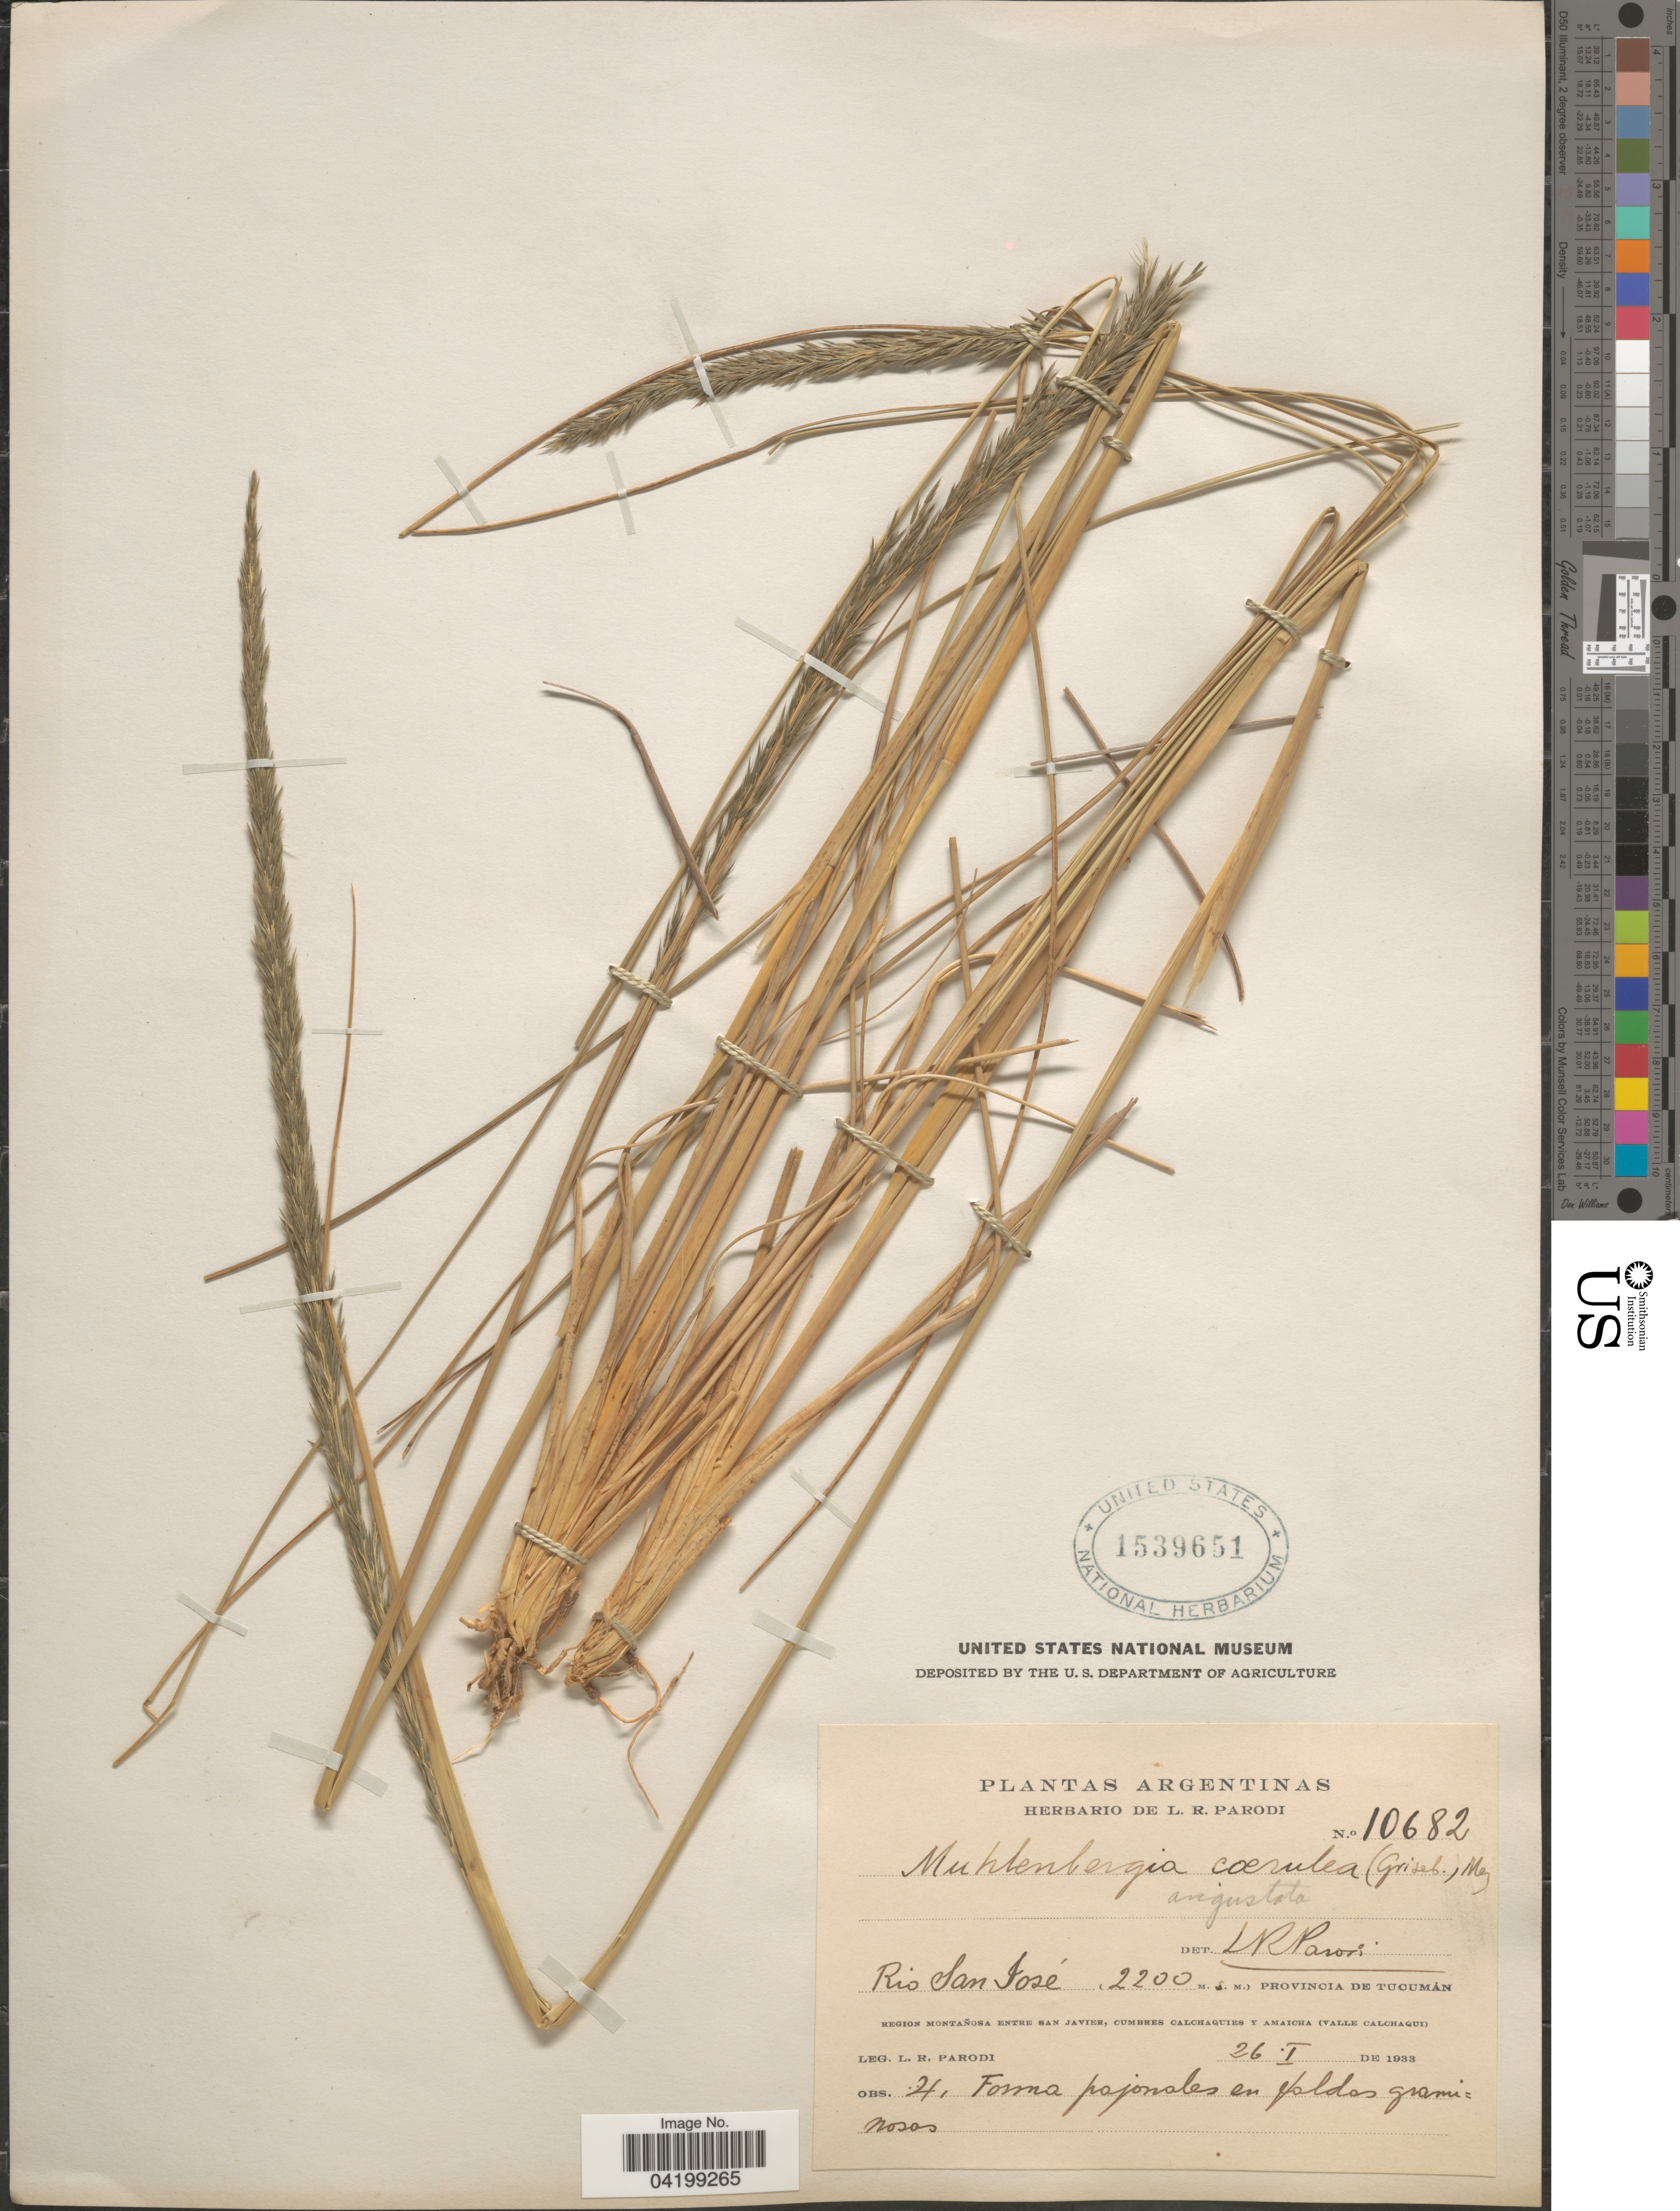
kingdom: Plantae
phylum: Tracheophyta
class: Liliopsida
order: Poales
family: Poaceae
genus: Muhlenbergia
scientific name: Muhlenbergia coerulea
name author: (Griseb.) Mez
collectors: L. R. Parodi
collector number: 10682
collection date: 1933-01-26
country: Argentina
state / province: Tucuman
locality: Rio San José. Region montañosa entre San Javier, cumbres Calchaquies y Amaicha (Valle Calchaqui).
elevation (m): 2200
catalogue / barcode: US 1539651